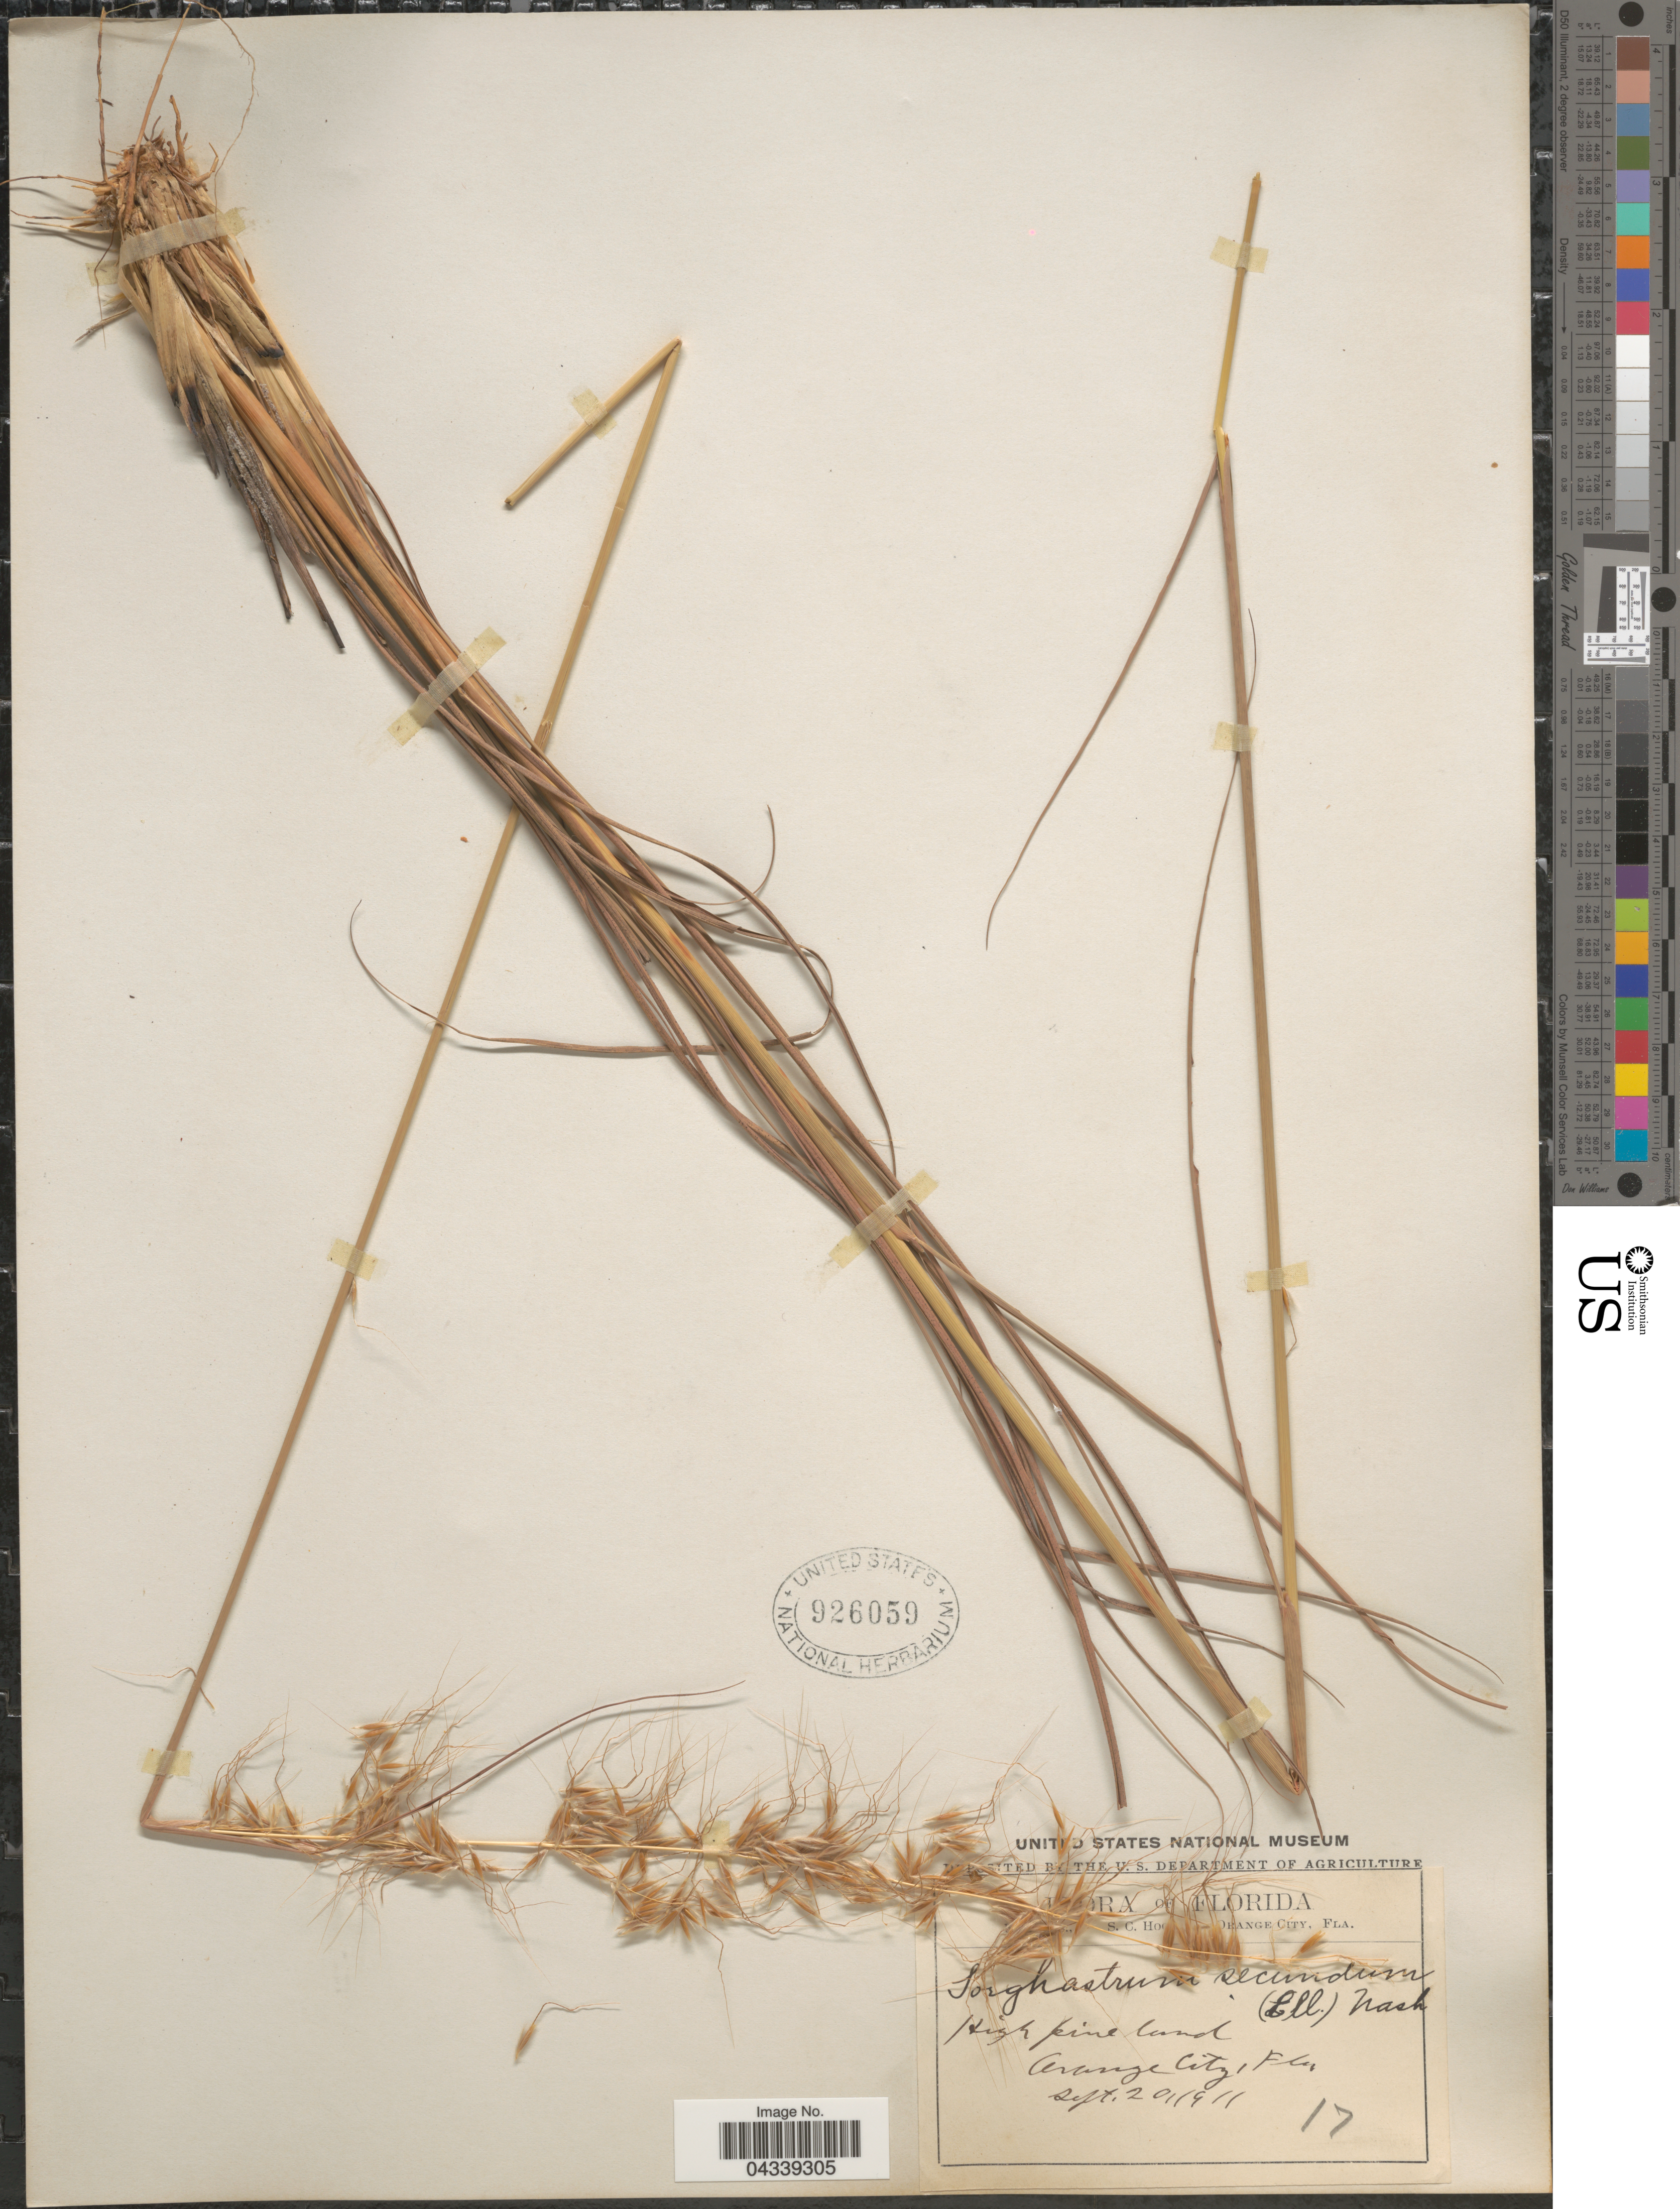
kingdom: Plantae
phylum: Tracheophyta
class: Liliopsida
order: Poales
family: Poaceae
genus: Sorghastrum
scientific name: Sorghastrum secundum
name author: (Elliott) Nash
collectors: S. Hood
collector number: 17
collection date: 1911-09-20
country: United States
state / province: Florida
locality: Orange City.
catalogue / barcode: US 926059